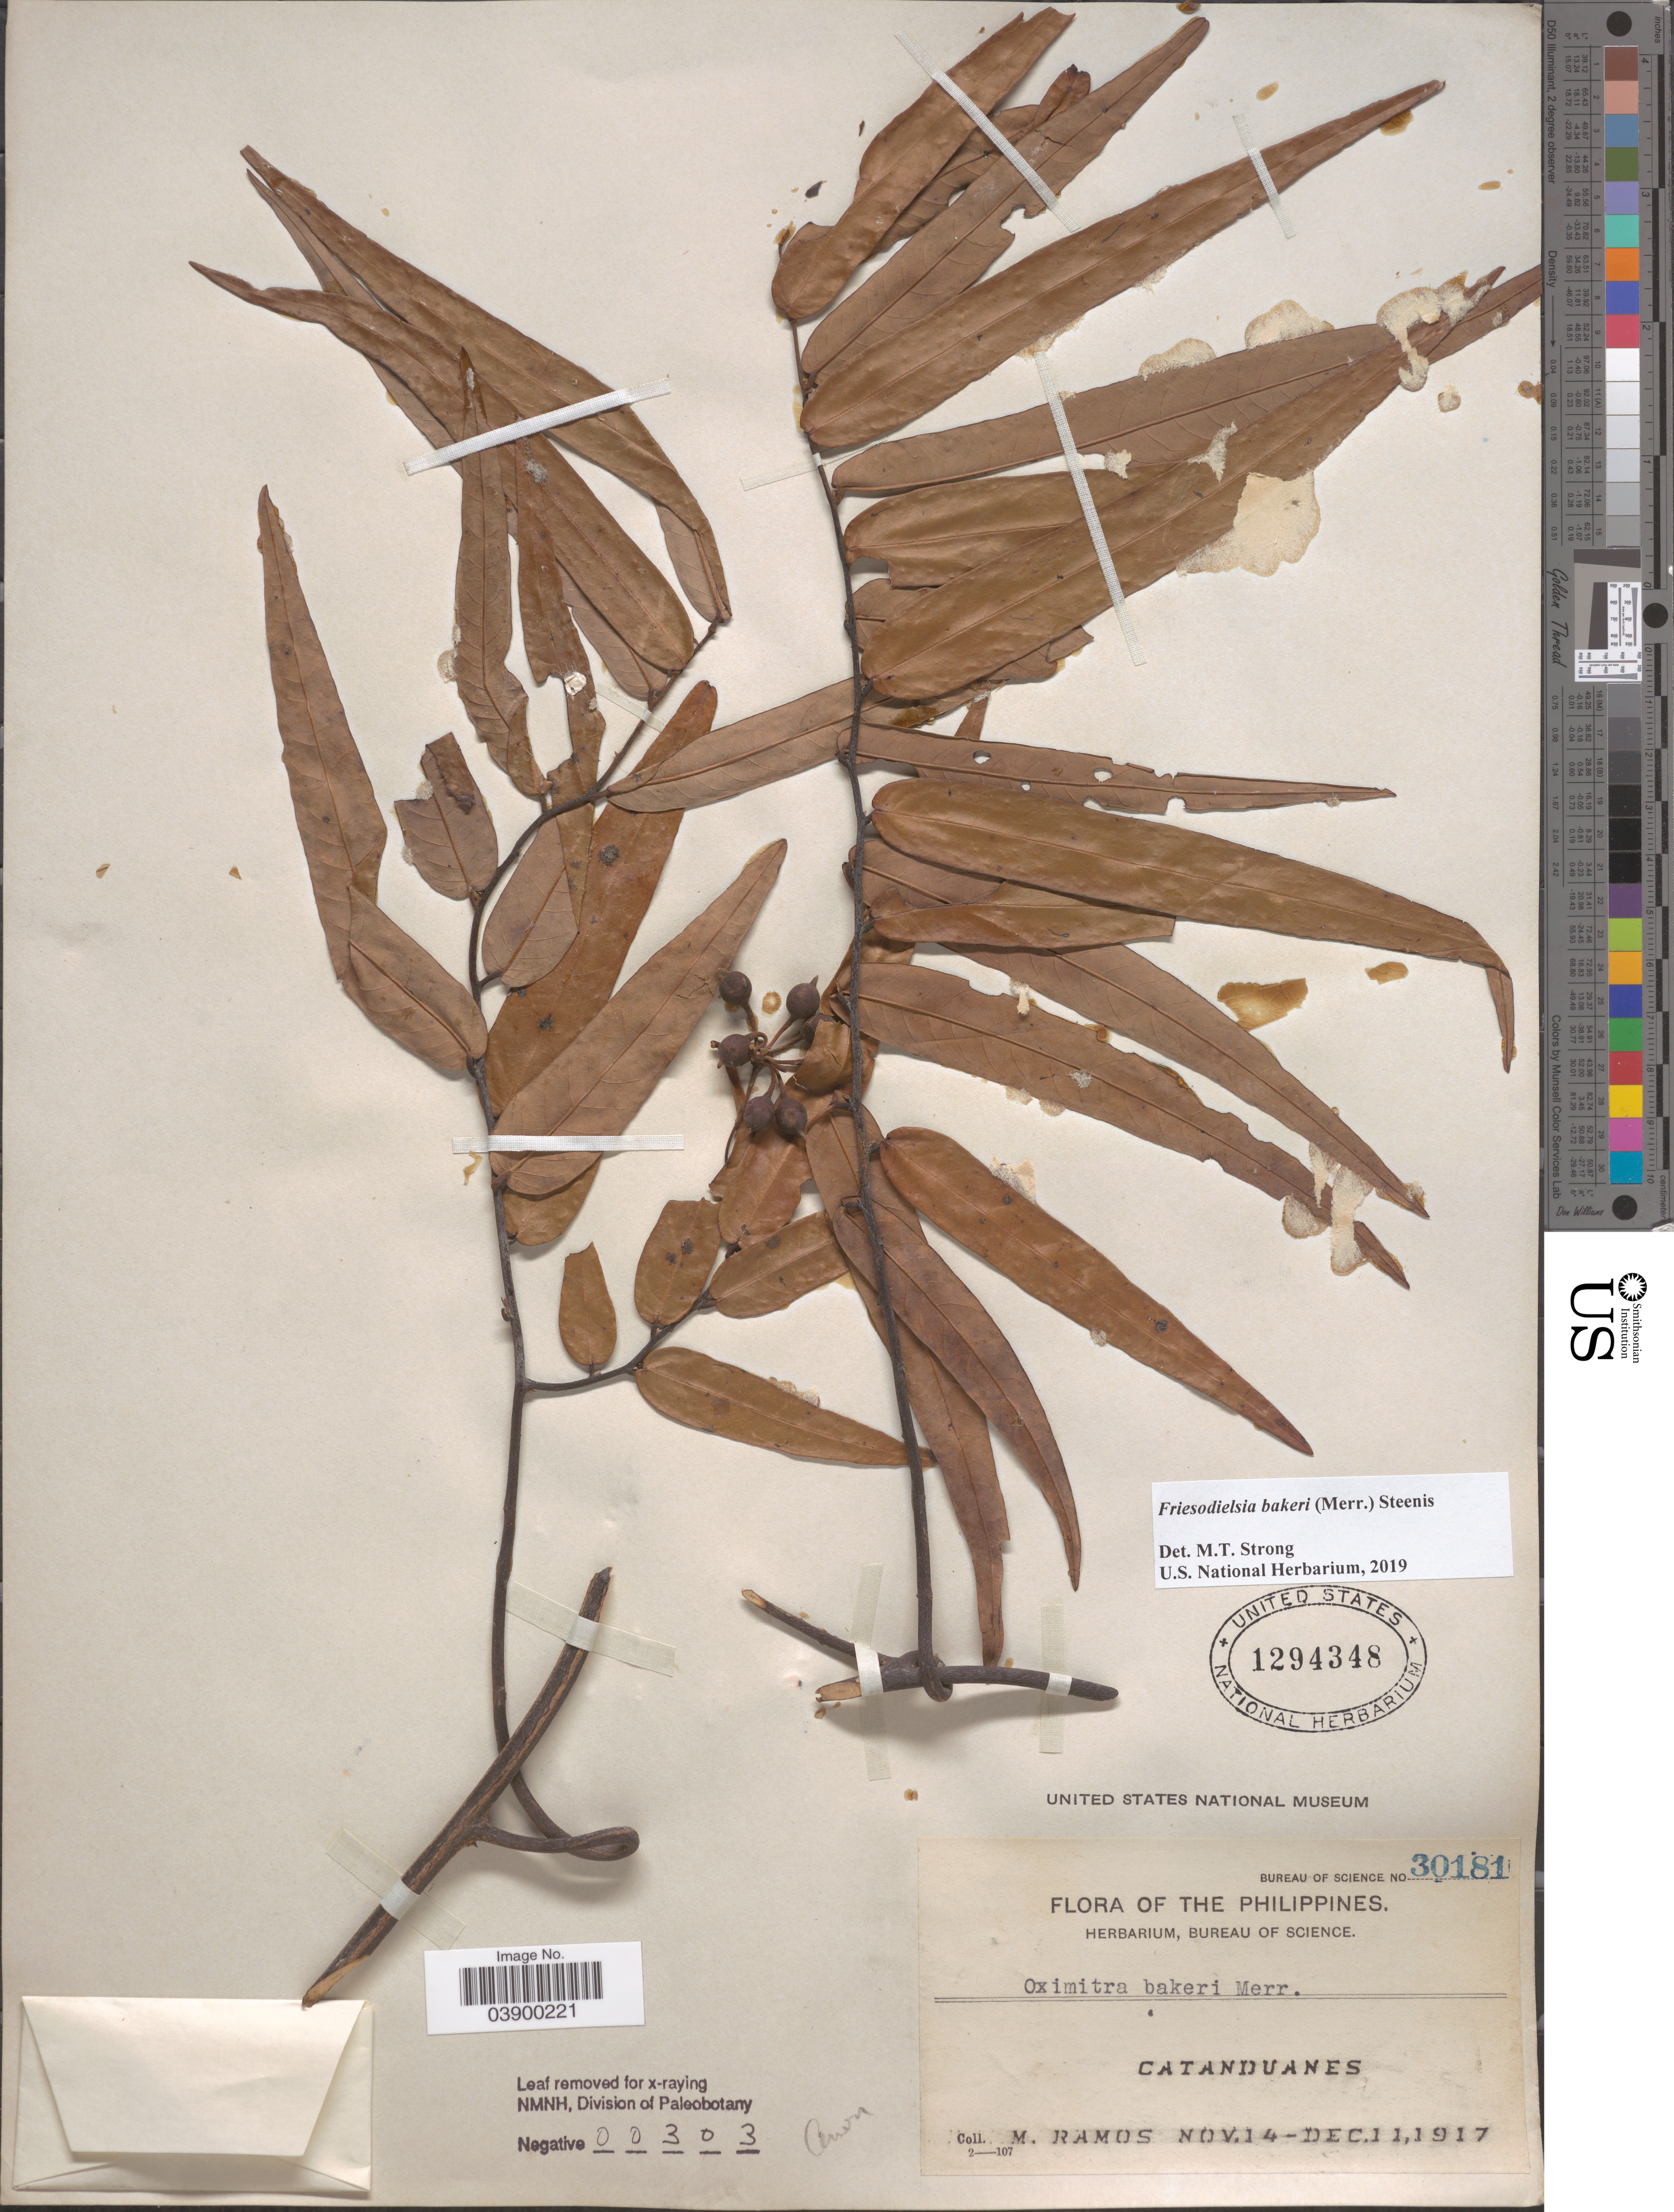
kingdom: Plantae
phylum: Tracheophyta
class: Magnoliopsida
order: Magnoliales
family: Annonaceae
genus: Friesodielsia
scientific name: Friesodielsia bakeri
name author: (Merr.) Steenis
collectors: M. Ramos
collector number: Bureau of Science 30181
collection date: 1917-11-14/1917-12-11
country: Philippines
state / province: Bicol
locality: Catanduanes.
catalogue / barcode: US 1294348